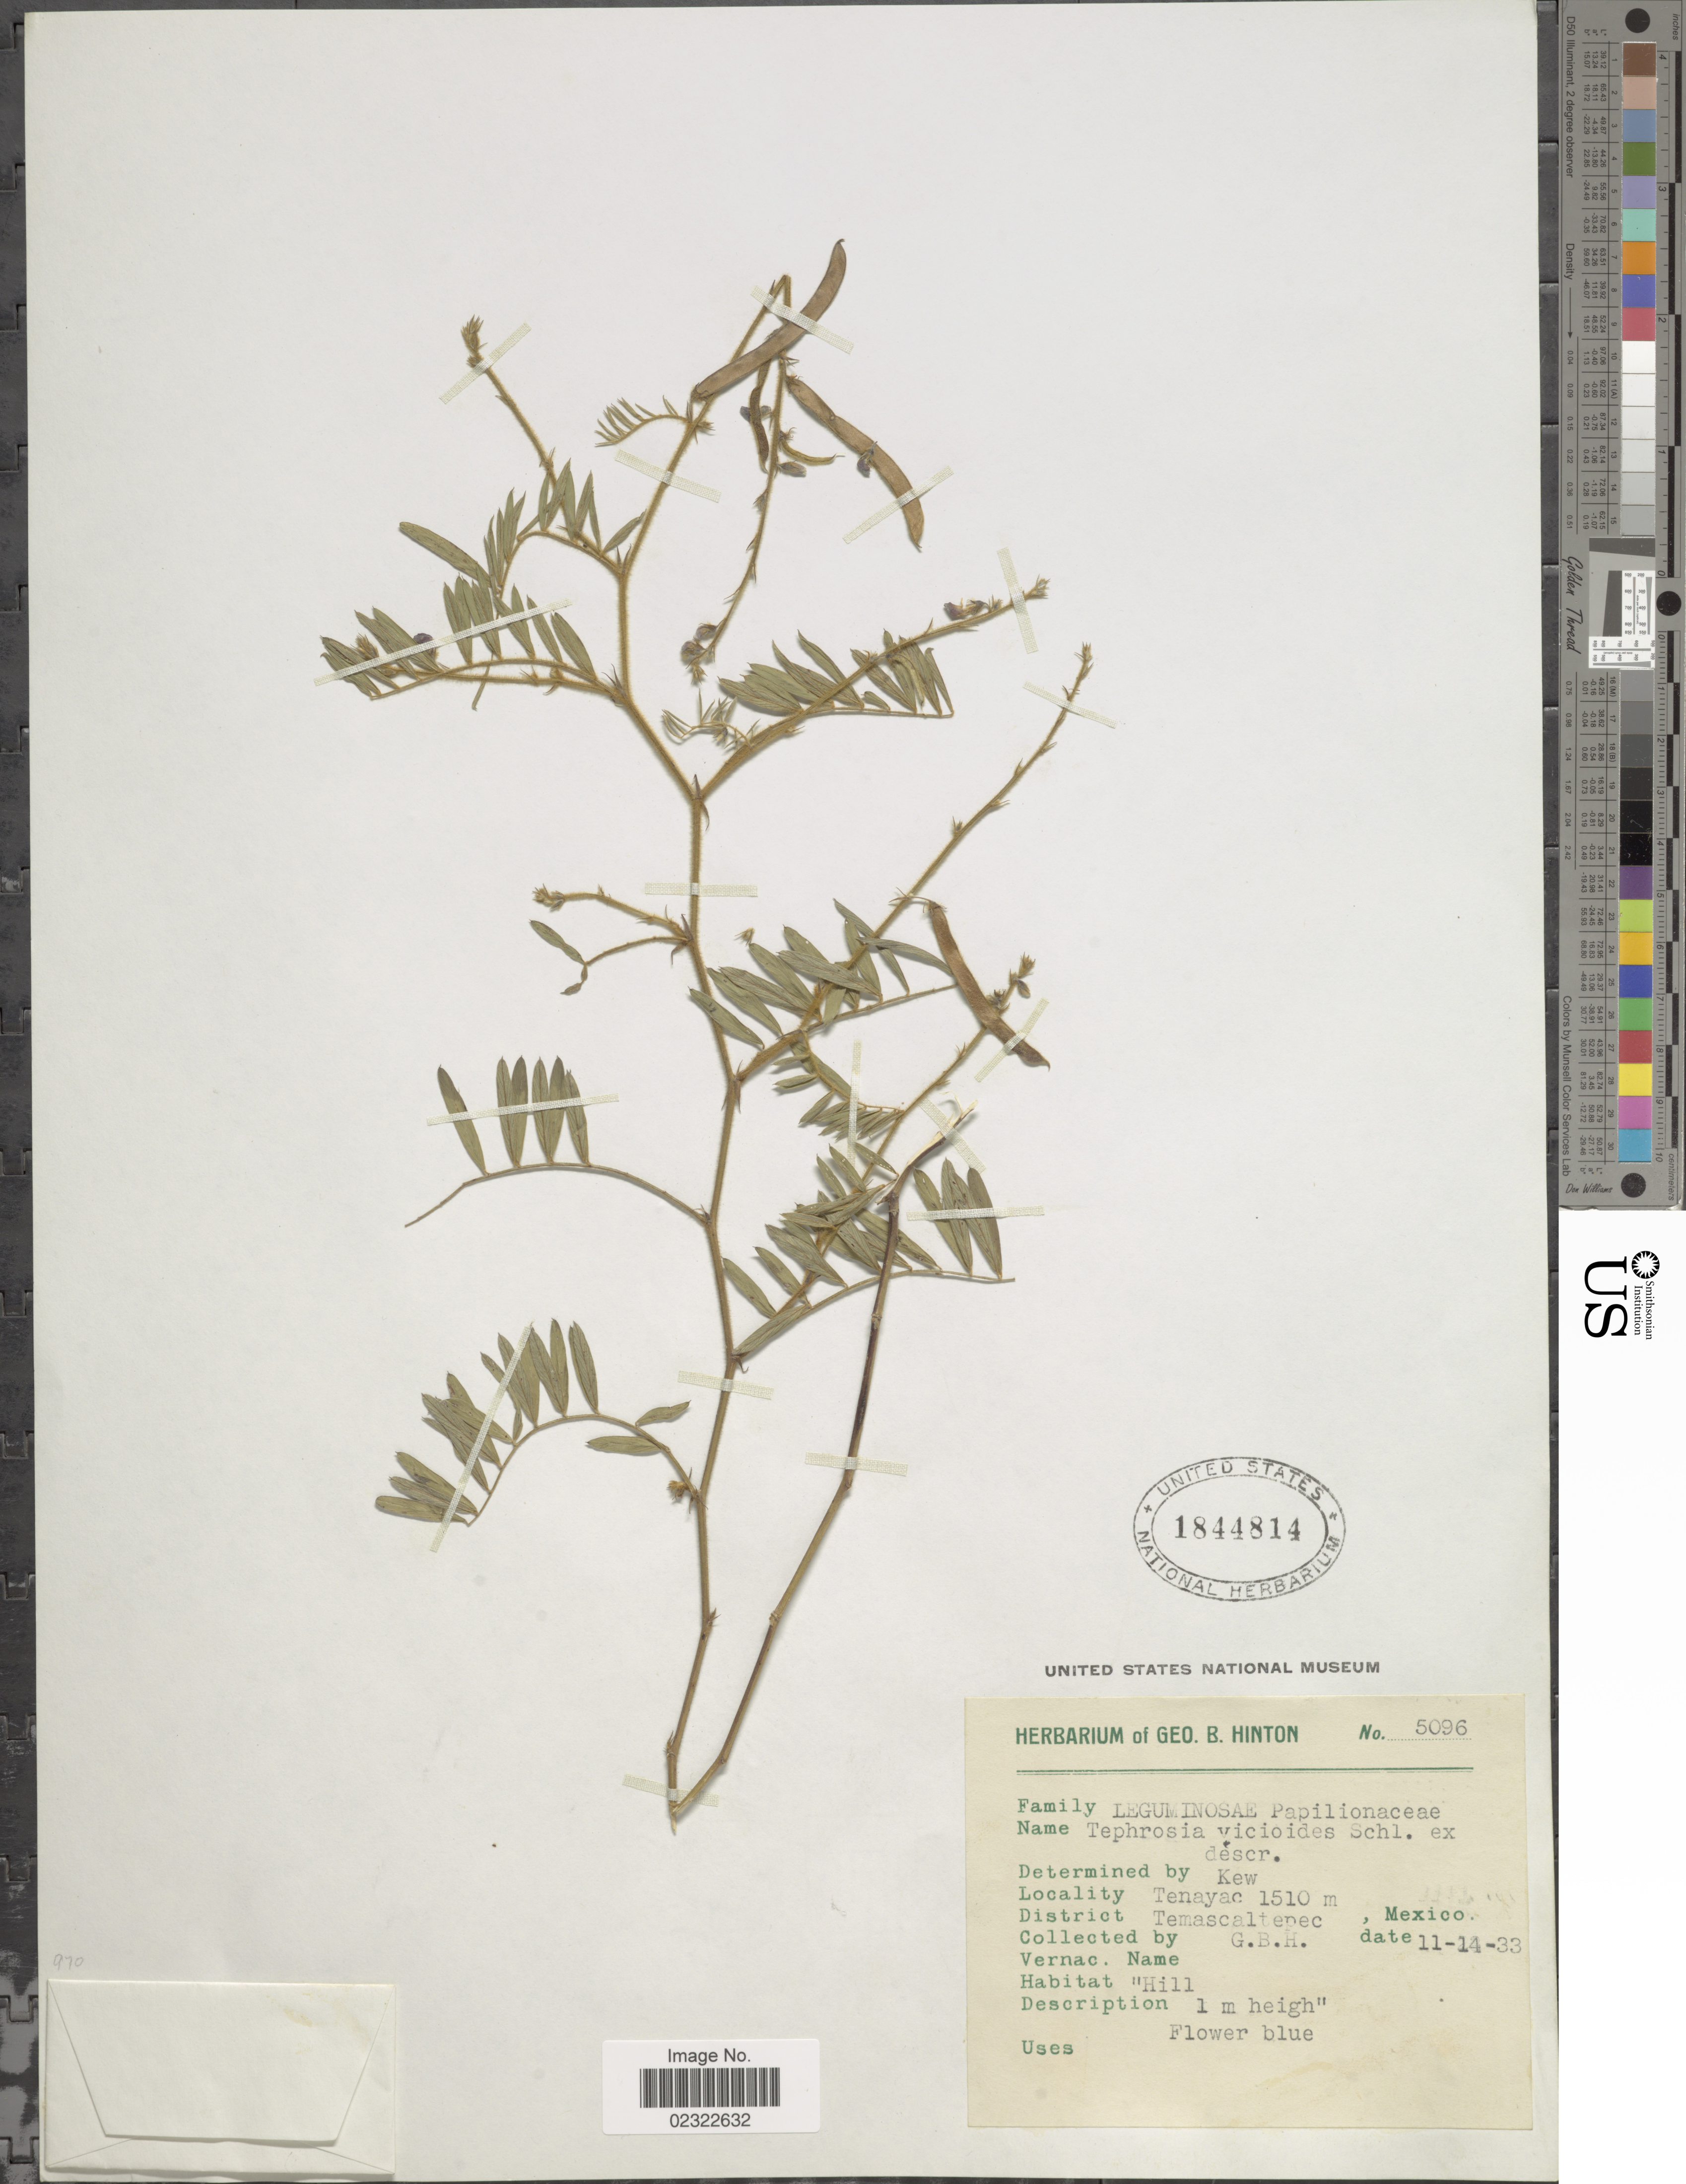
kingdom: Plantae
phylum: Tracheophyta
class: Magnoliopsida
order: Fabales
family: Fabaceae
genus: Tephrosia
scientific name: Tephrosia vicioides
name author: Schltdl.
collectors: G. B. Hinton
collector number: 5096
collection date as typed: Transcribed d/m/y: 14/11/33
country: Mexico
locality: Tenayac. Temascaltepec.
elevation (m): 1510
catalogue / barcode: US 1844814